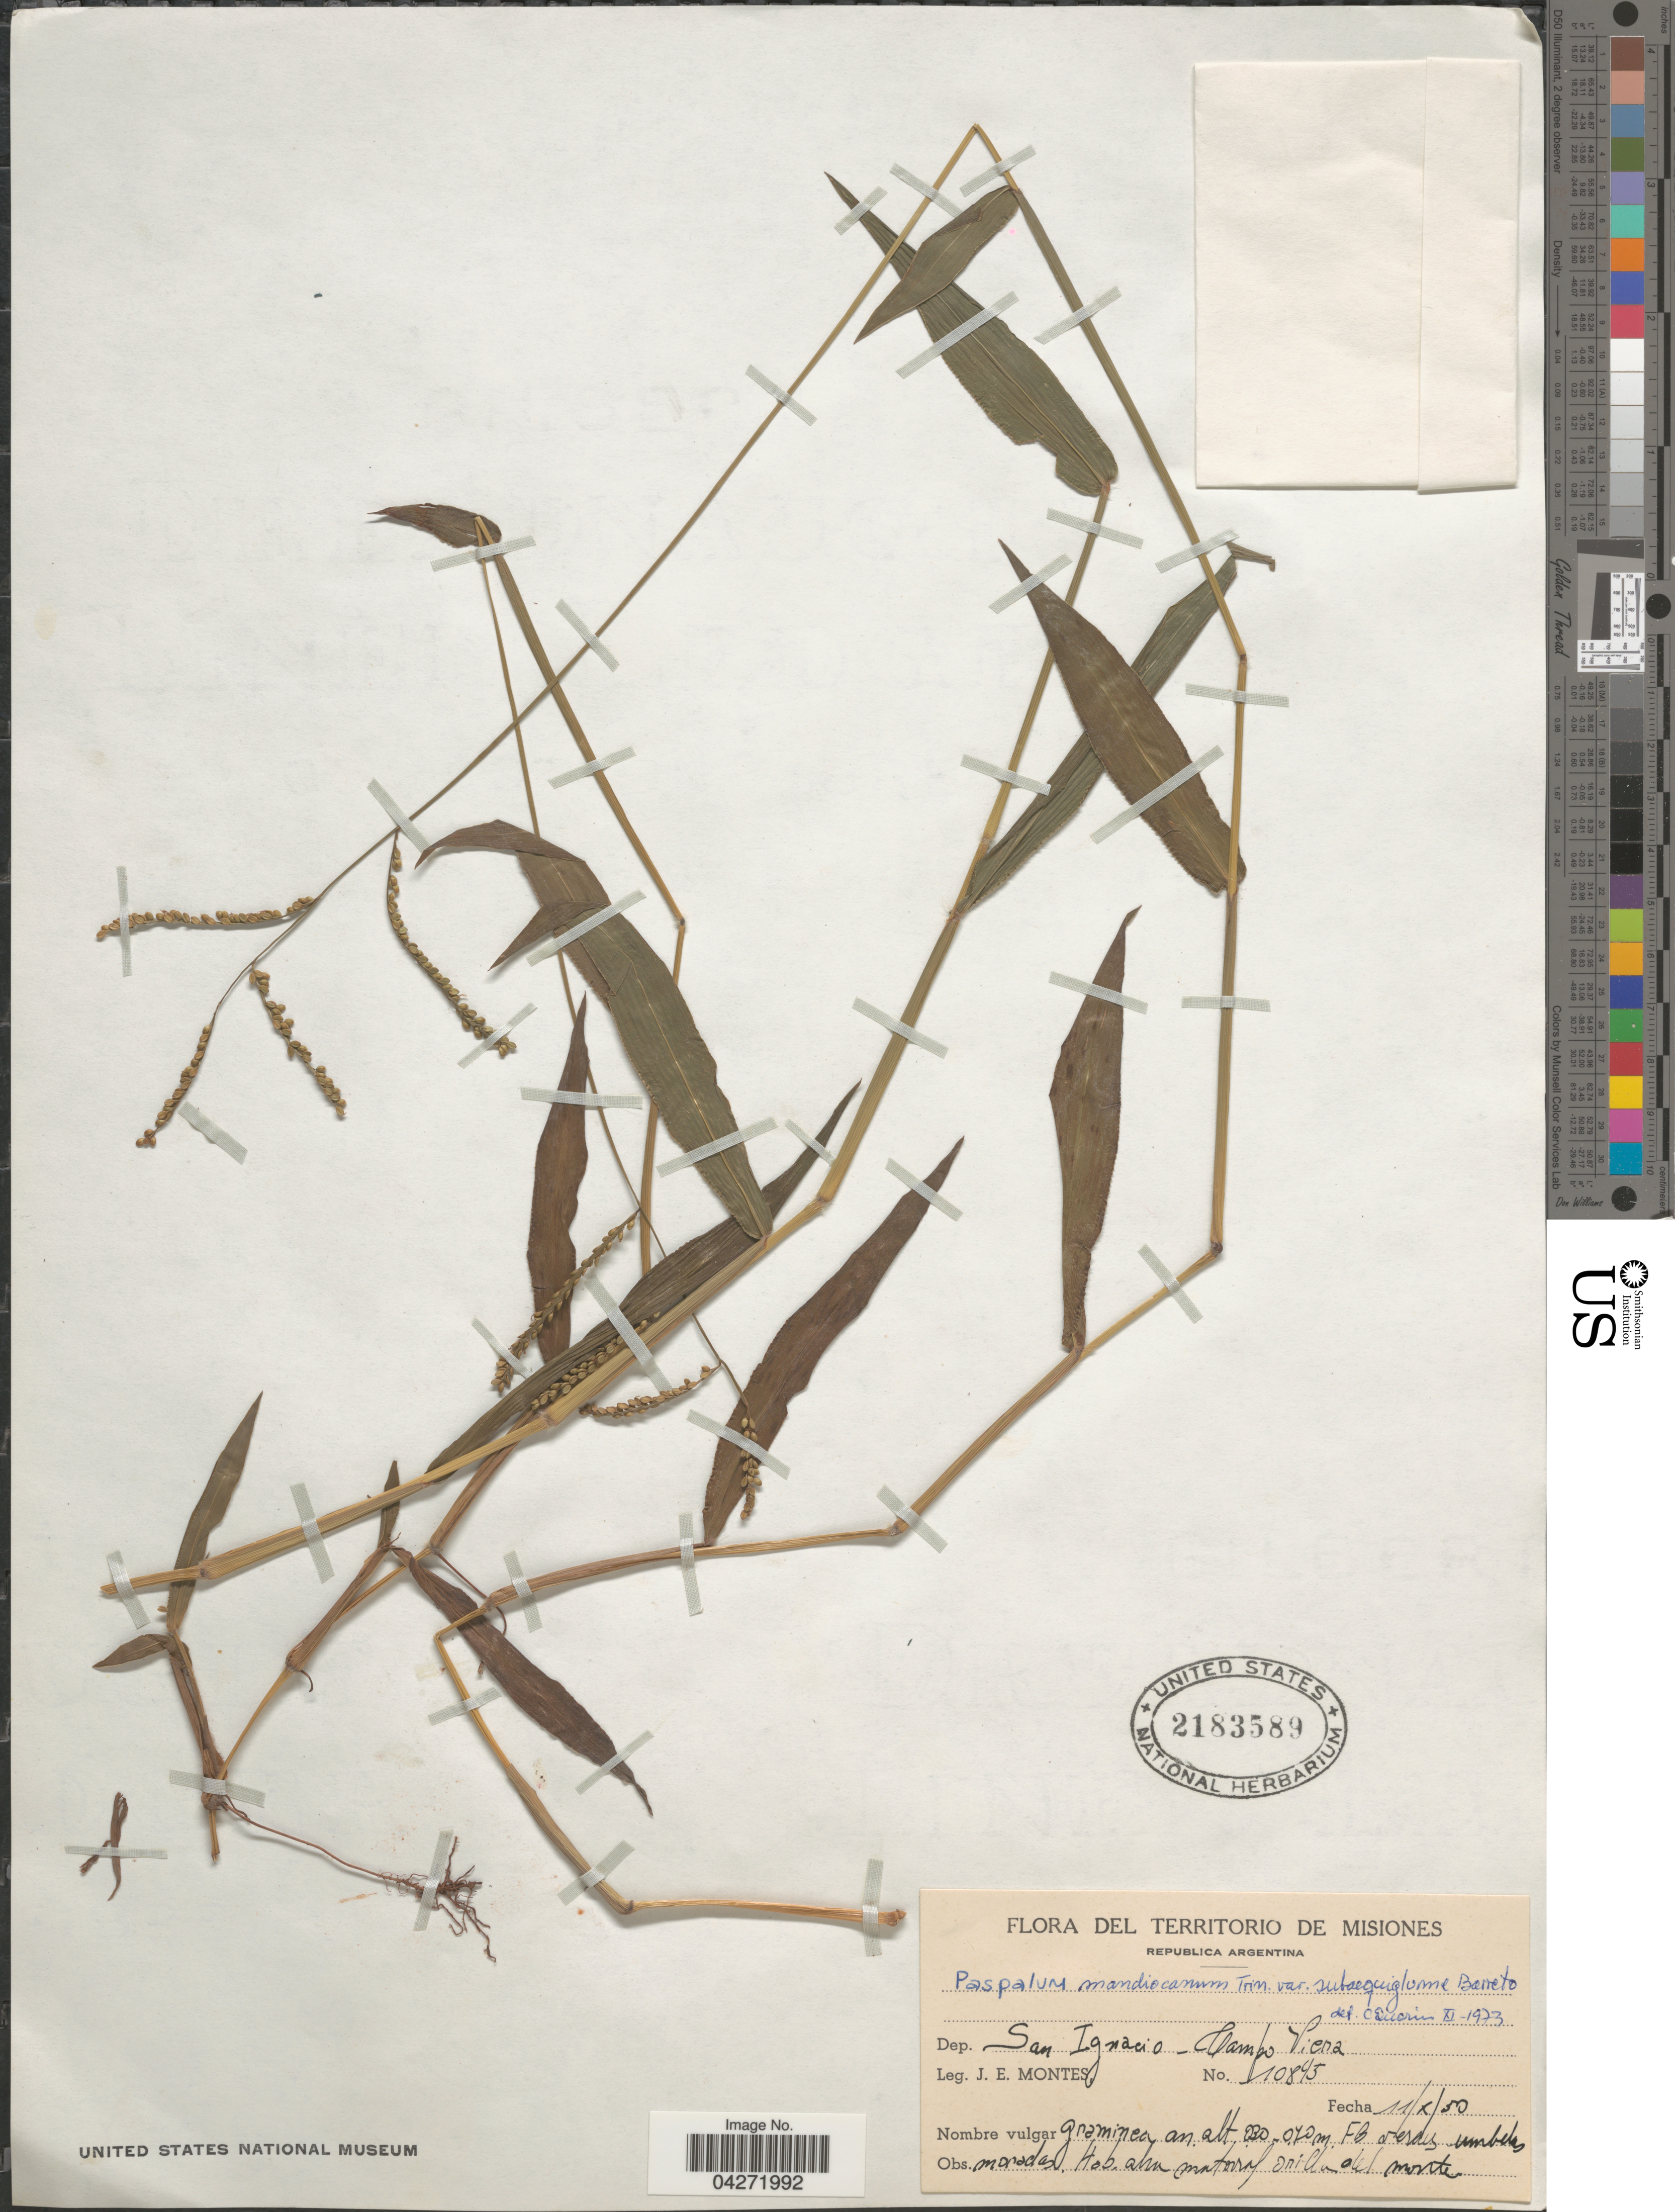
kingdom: Plantae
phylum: Tracheophyta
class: Liliopsida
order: Poales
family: Poaceae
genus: Paspalum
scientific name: Paspalum mandiocanum var. subaequiglume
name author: I.L. Barreto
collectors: J. E. Montes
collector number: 10895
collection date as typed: Transcribed d/m/y: 11/10/50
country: Argentina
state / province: Misiones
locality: Dep. San Ignacio - Campo Viena.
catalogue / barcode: US 2183589